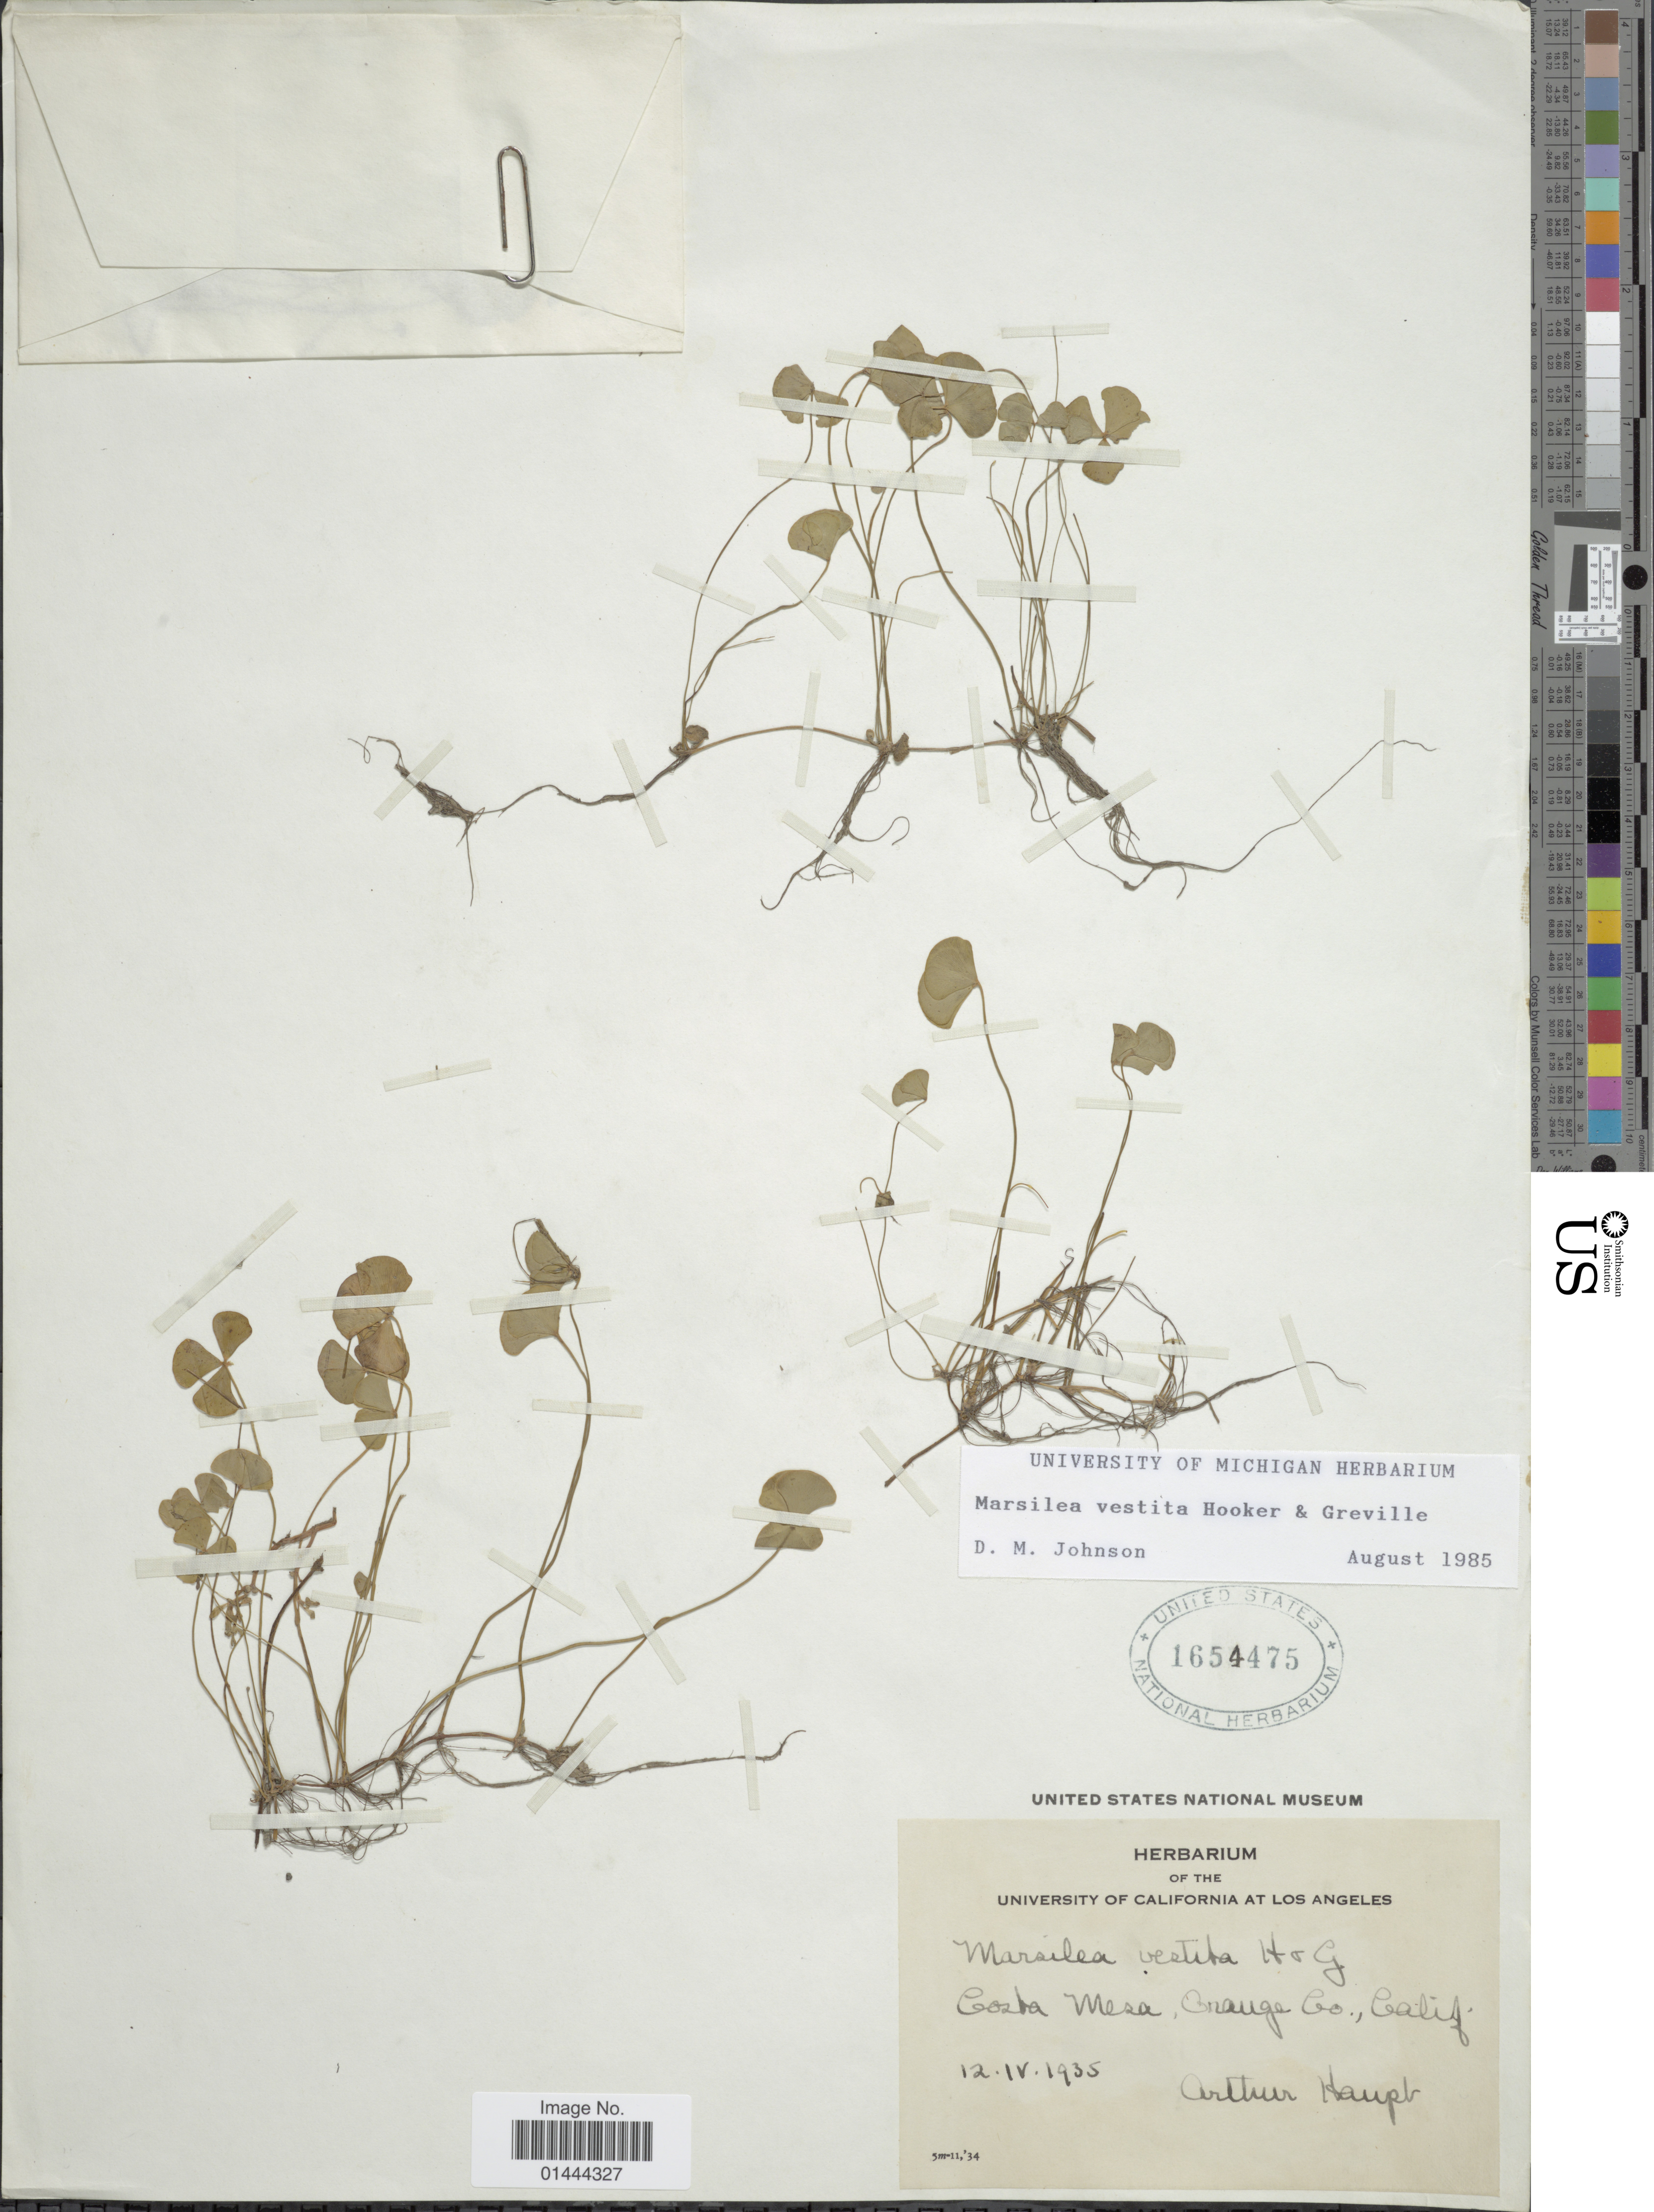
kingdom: Plantae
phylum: Tracheophyta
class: Polypodiopsida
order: Salviniales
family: Marsileaceae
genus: Marsilea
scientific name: Marsilea vestita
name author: Hook. & Grev.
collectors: A. Haupt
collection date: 1935-04-12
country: United States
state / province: California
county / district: Orange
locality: Costa Mesa, Orange Co.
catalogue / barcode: US 1654475